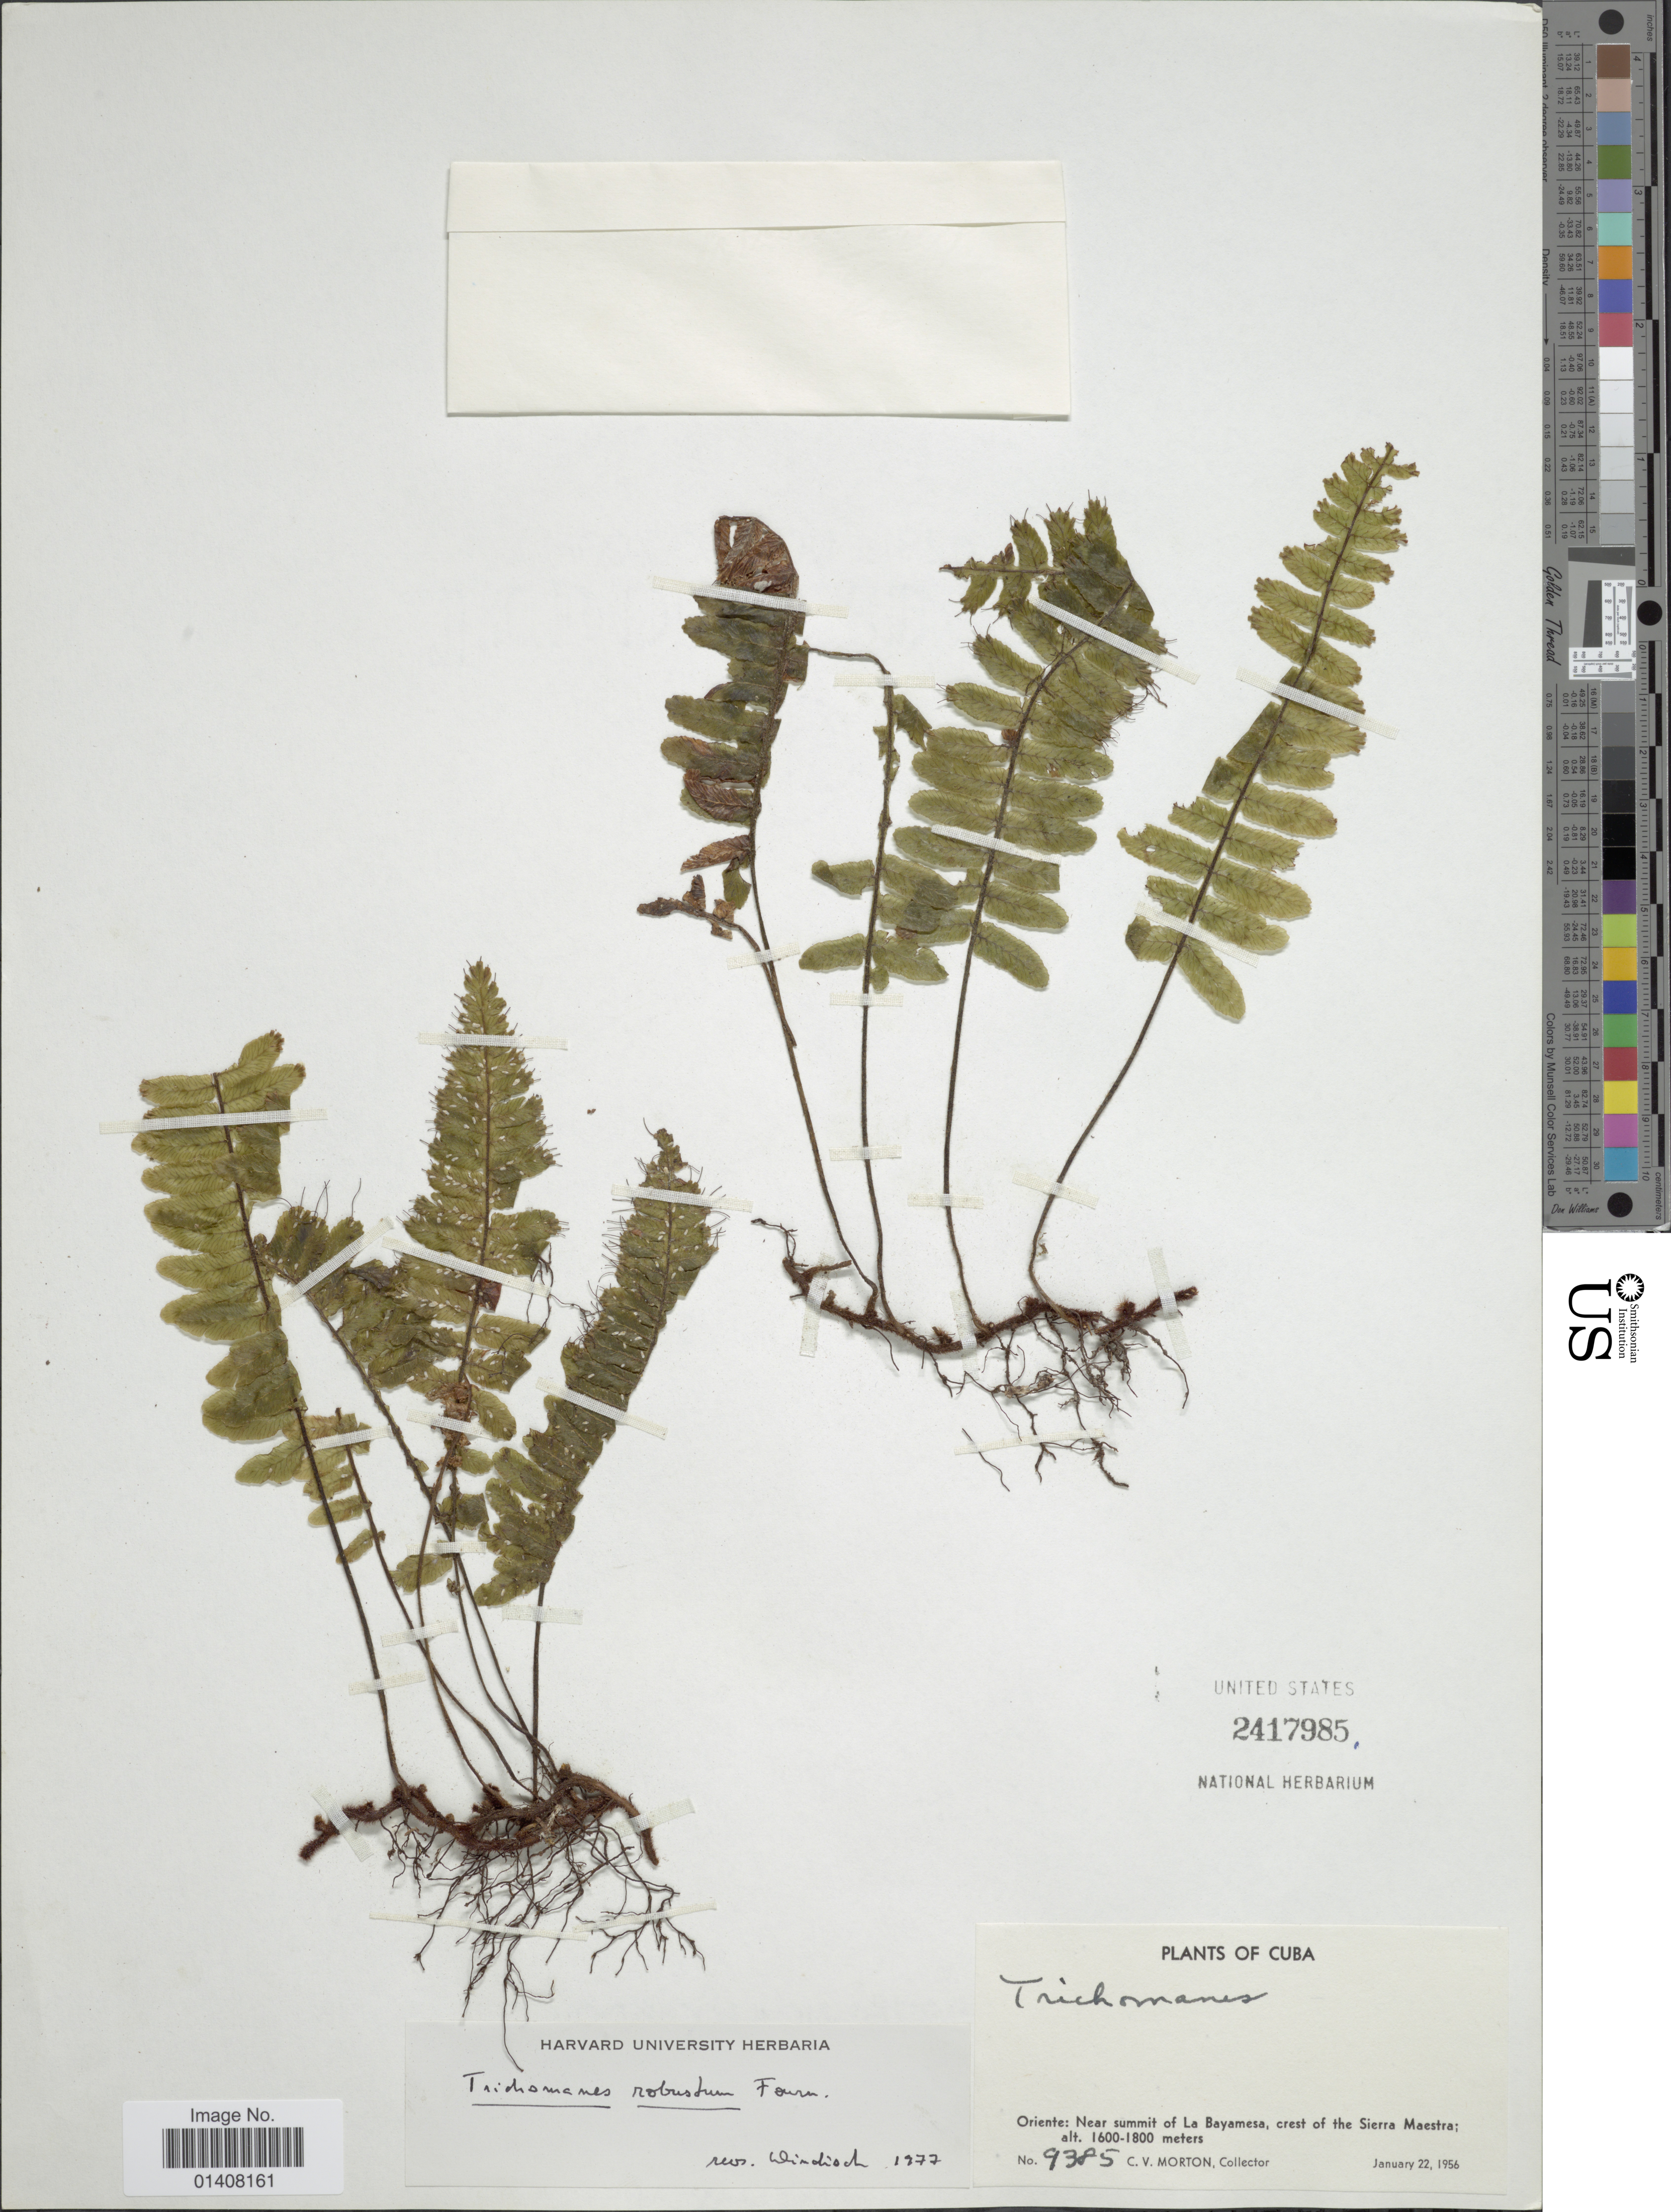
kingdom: Plantae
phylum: Tracheophyta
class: Polypodiopsida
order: Hymenophyllales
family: Hymenophyllaceae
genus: Trichomanes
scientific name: Trichomanes robustum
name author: E. Fourn.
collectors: C. V. Morton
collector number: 9385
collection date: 1956-01-22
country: Cuba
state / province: Oriente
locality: Oriente: near summit of La Bayamesa, crest of the Sierra Maestra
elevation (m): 1600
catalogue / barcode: US 2417985